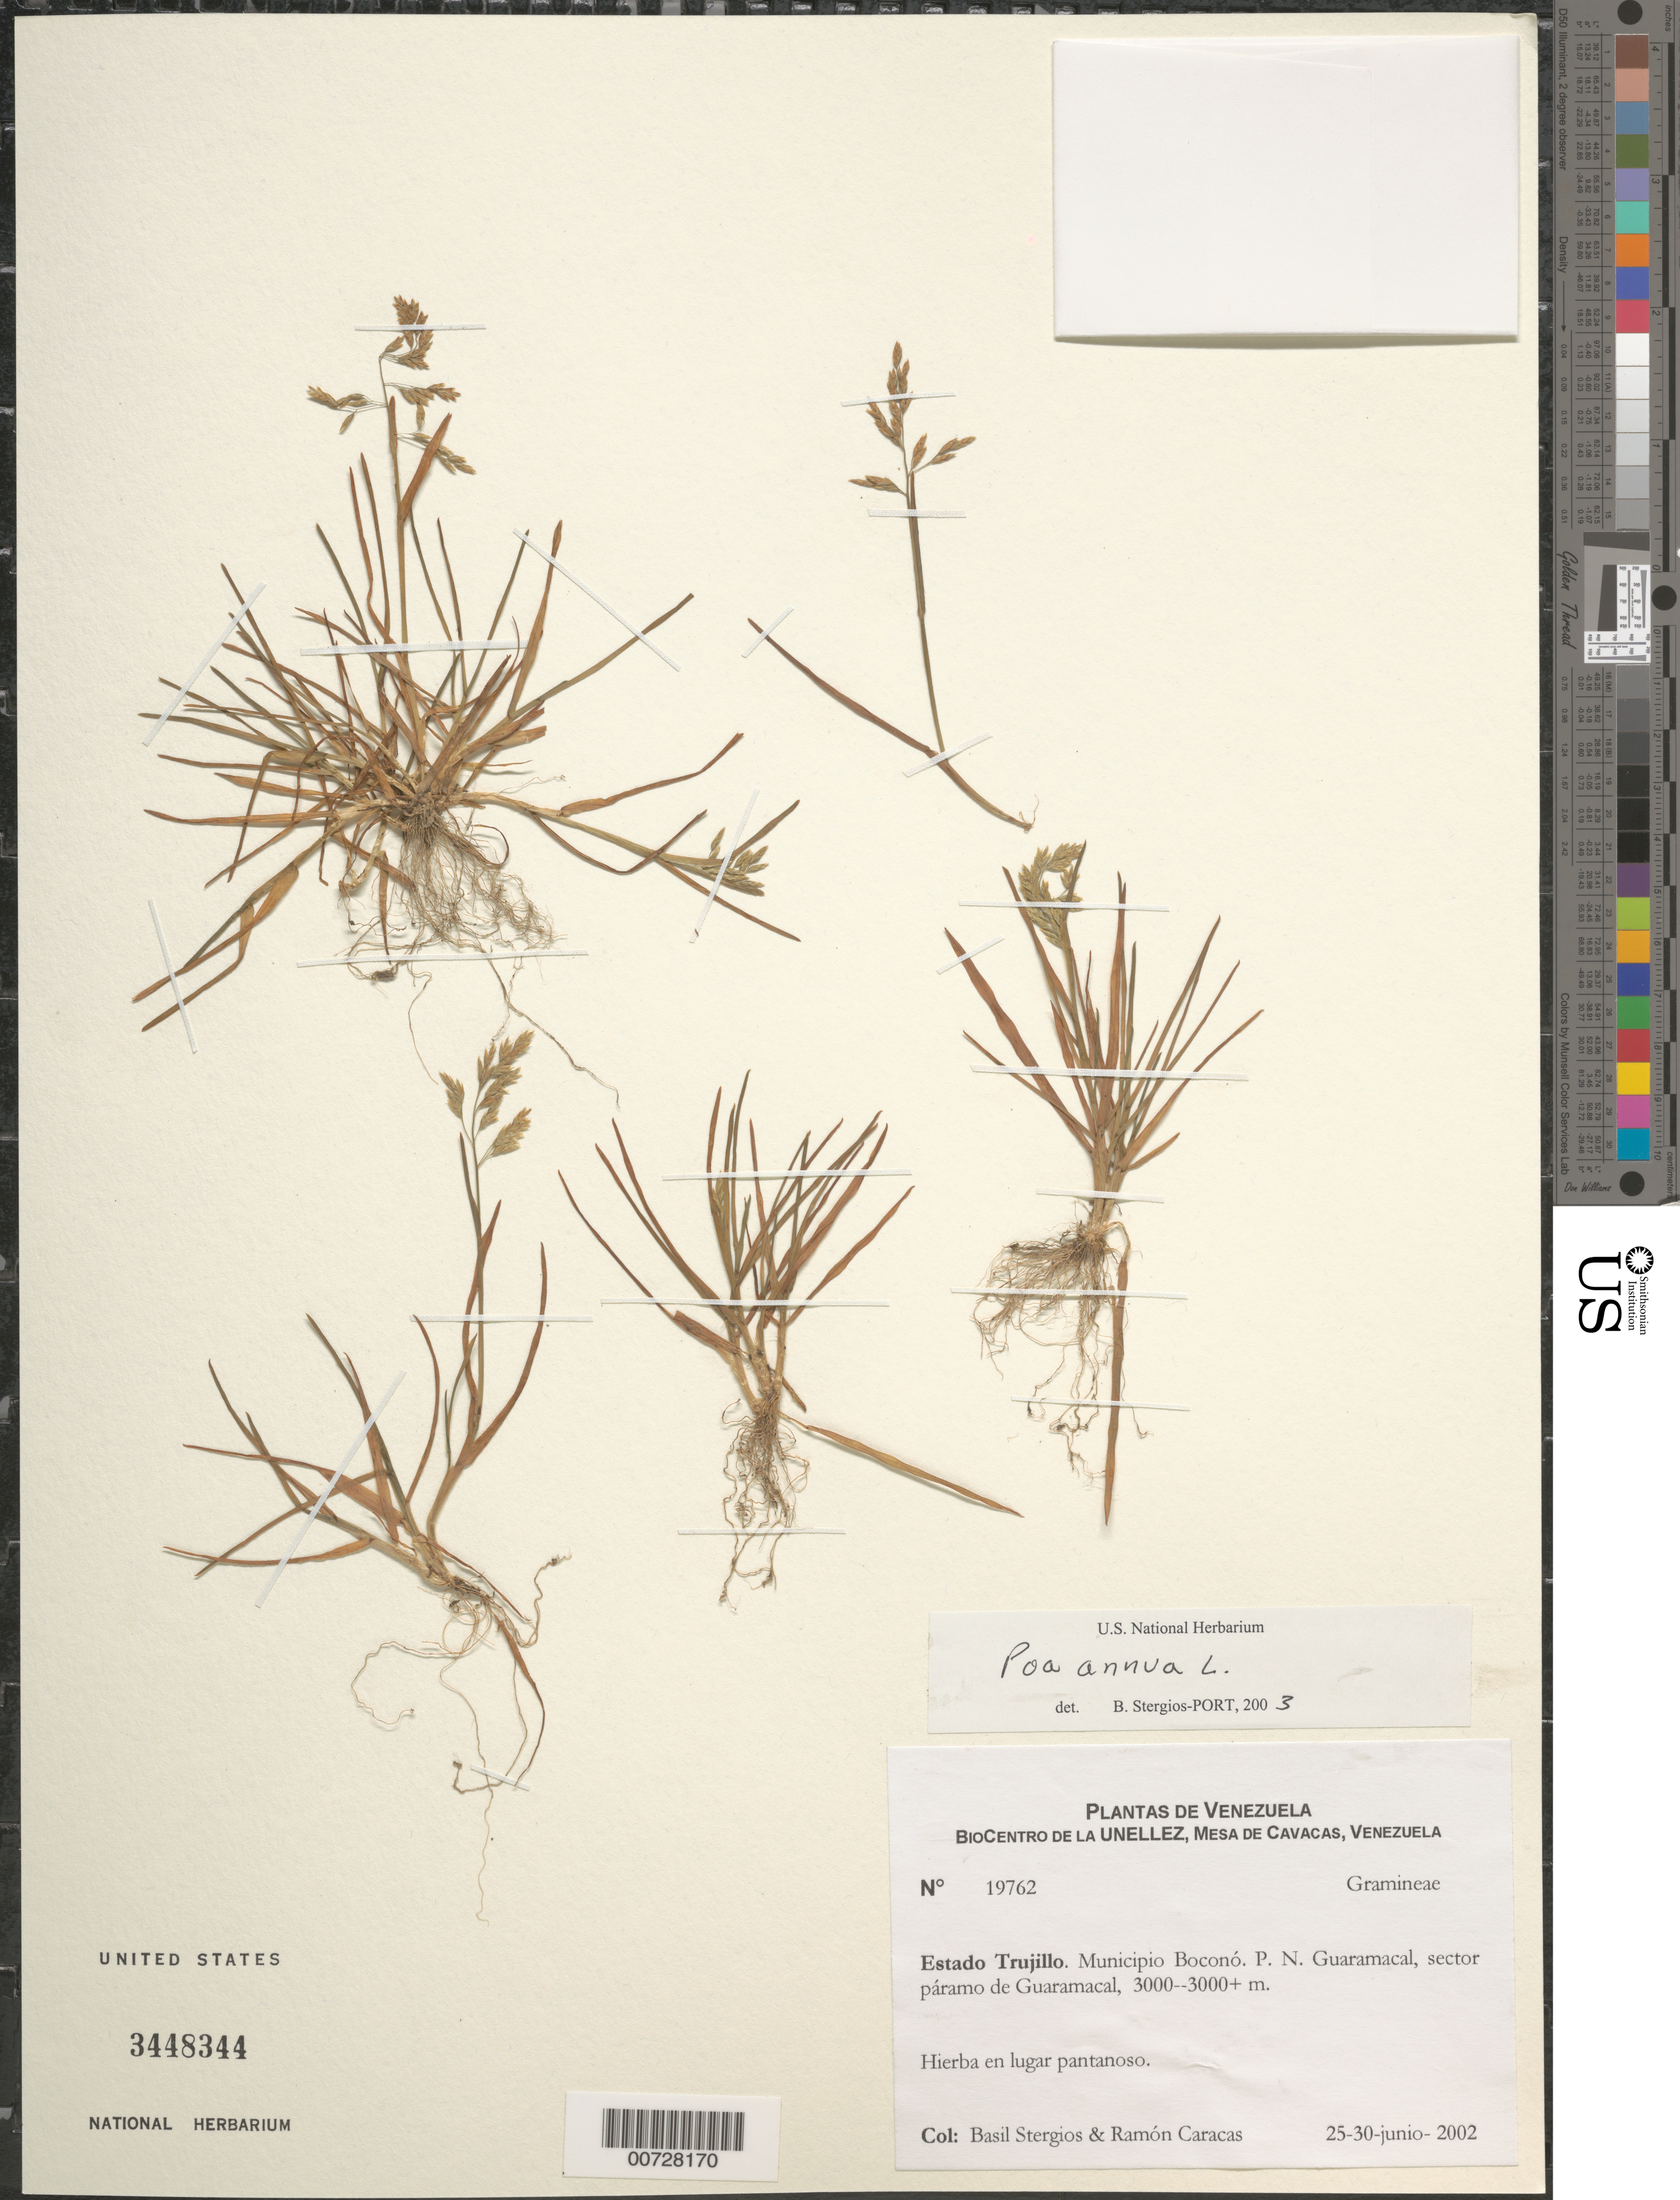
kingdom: Plantae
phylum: Tracheophyta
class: Liliopsida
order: Poales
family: Poaceae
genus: Poa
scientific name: Poa annua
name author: L.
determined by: Stergios, B. G.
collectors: B. G. Stergios & R. Caracas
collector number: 19762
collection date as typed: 25 Jun 2002 to 30 Jun 2002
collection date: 2002-06-25/2002-06-30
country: Venezuela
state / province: Trujillo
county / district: Boconó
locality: Parque Nacional Guaramacal, páramo de Guaramacal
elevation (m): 3000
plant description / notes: PORT, US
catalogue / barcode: US 3448344